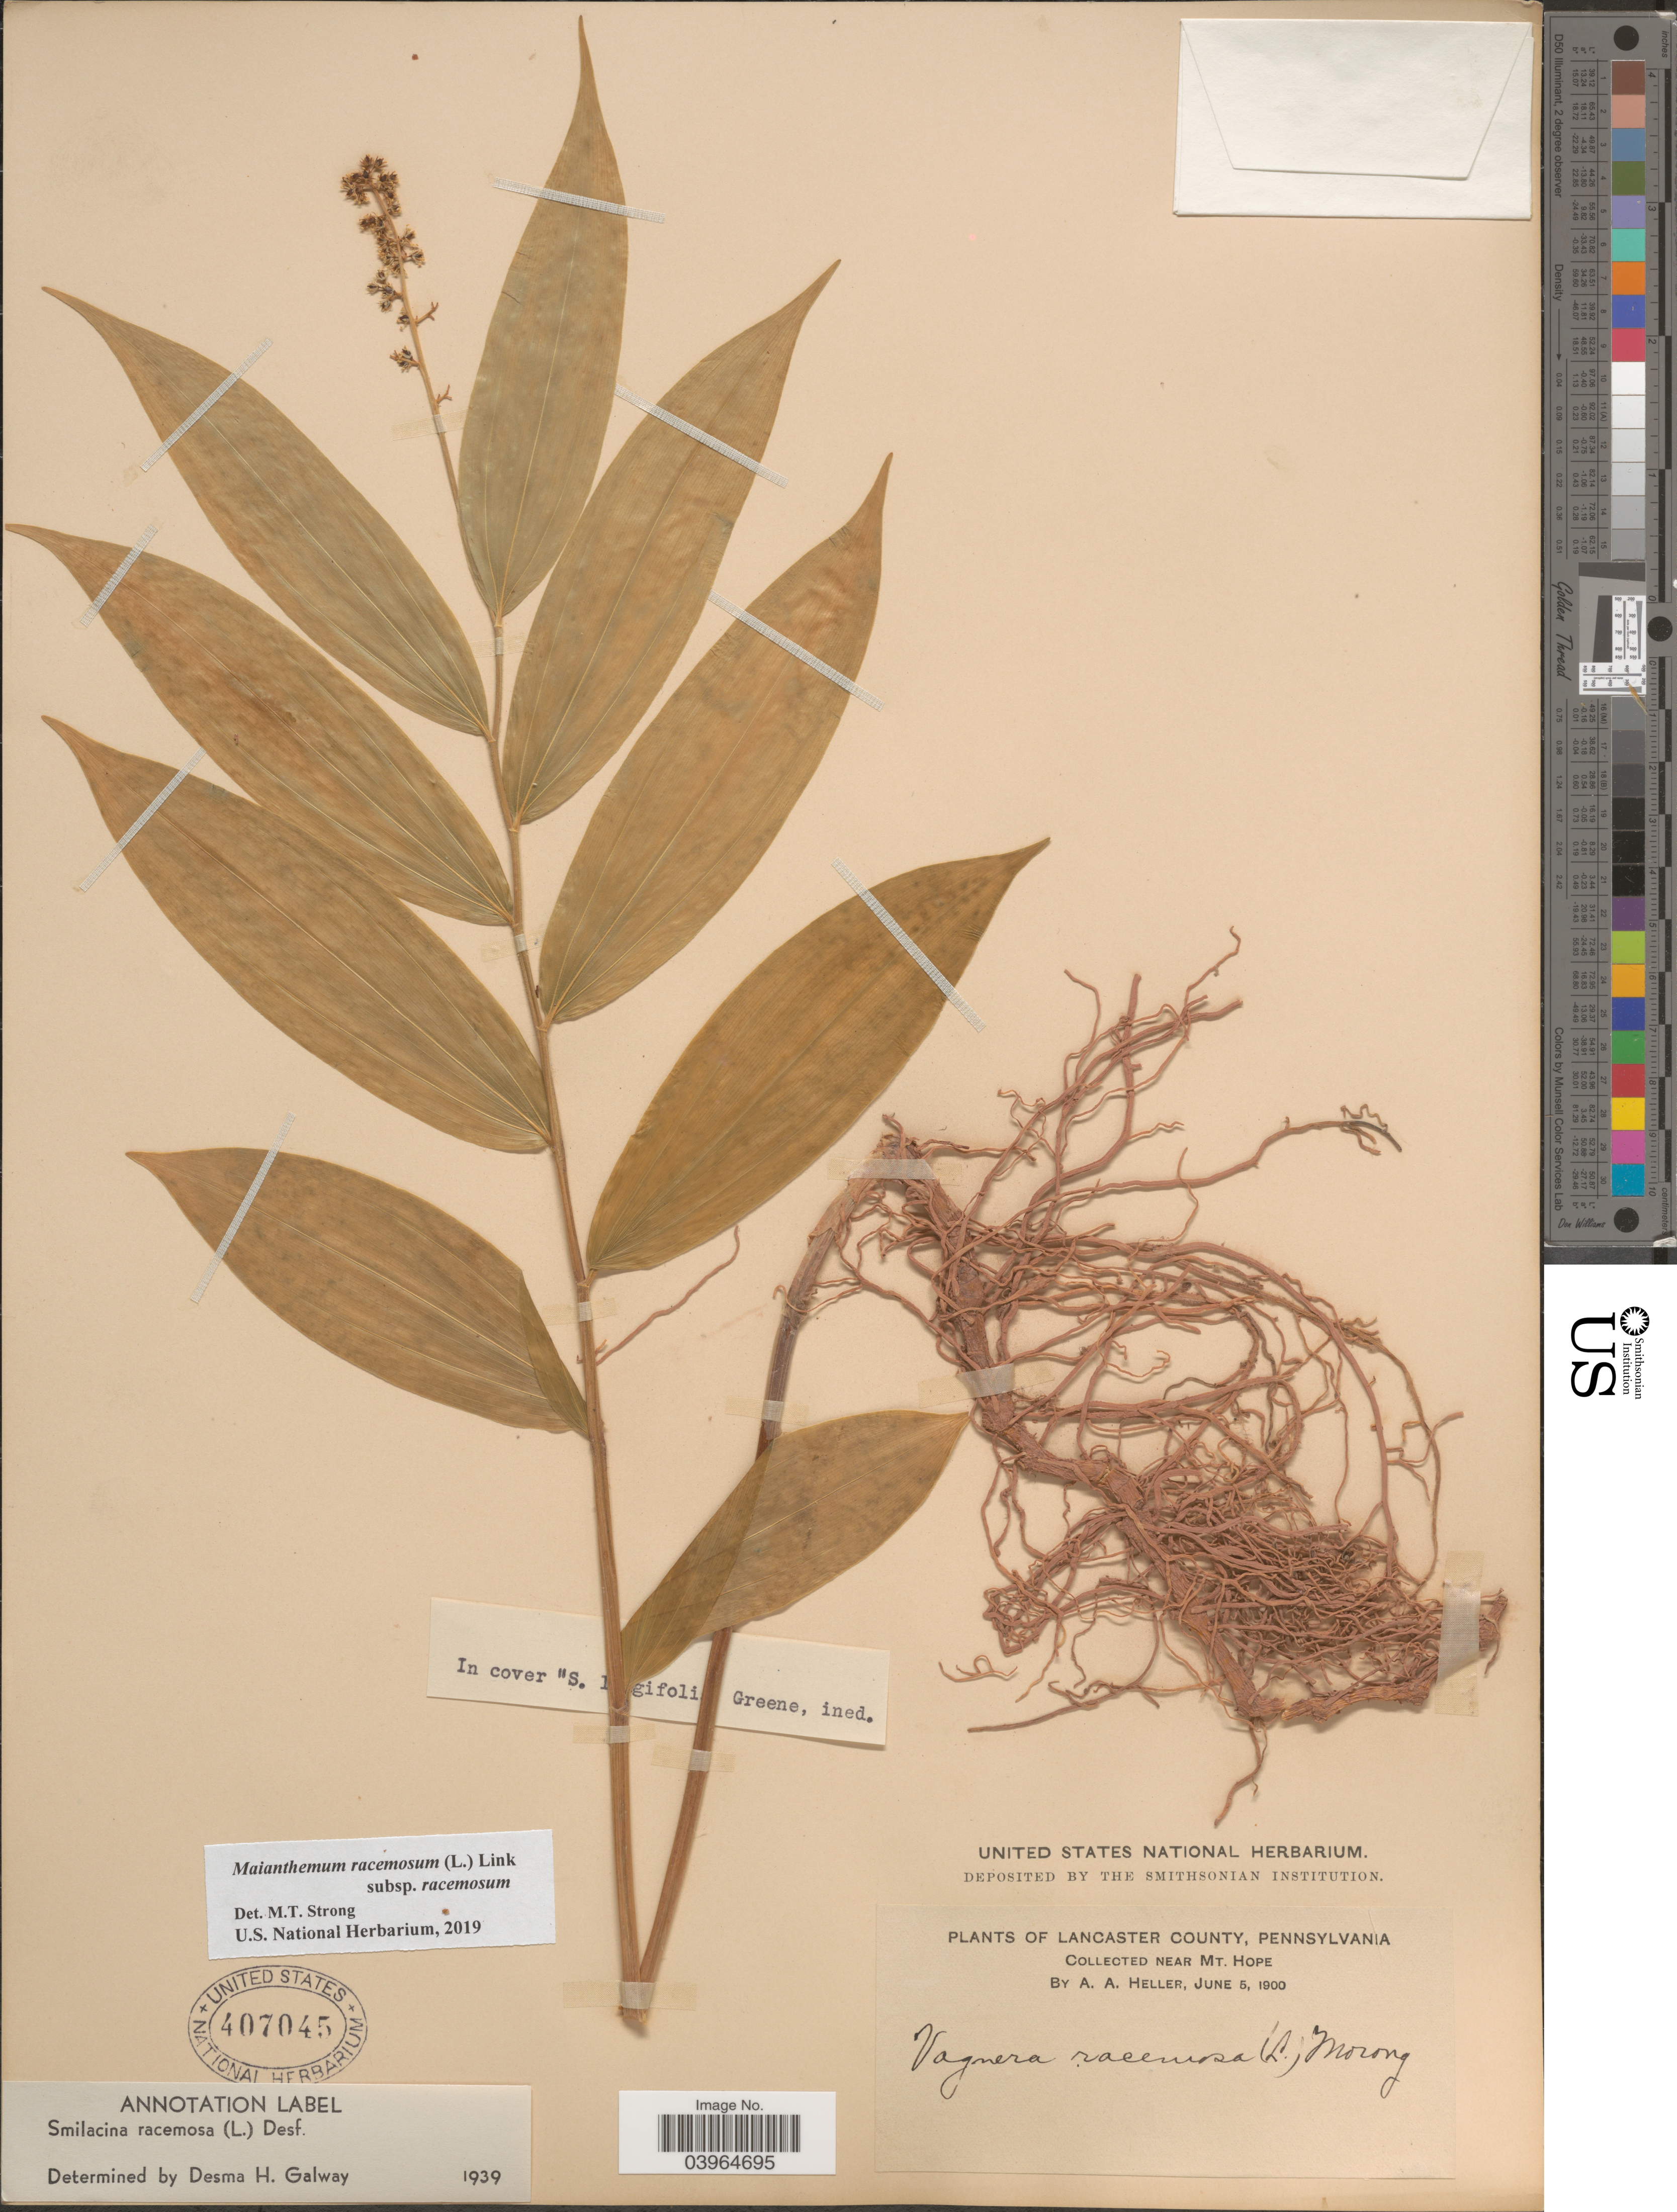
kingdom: Plantae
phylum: Tracheophyta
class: Liliopsida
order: Asparagales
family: Asparagaceae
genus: Maianthemum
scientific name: Maianthemum racemosum subsp. racemosum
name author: (L.) Link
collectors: A. A. Heller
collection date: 1900-06-05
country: United States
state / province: Pennsylvania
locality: Lancaster County. Near Mt. Hope.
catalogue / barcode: US 407045